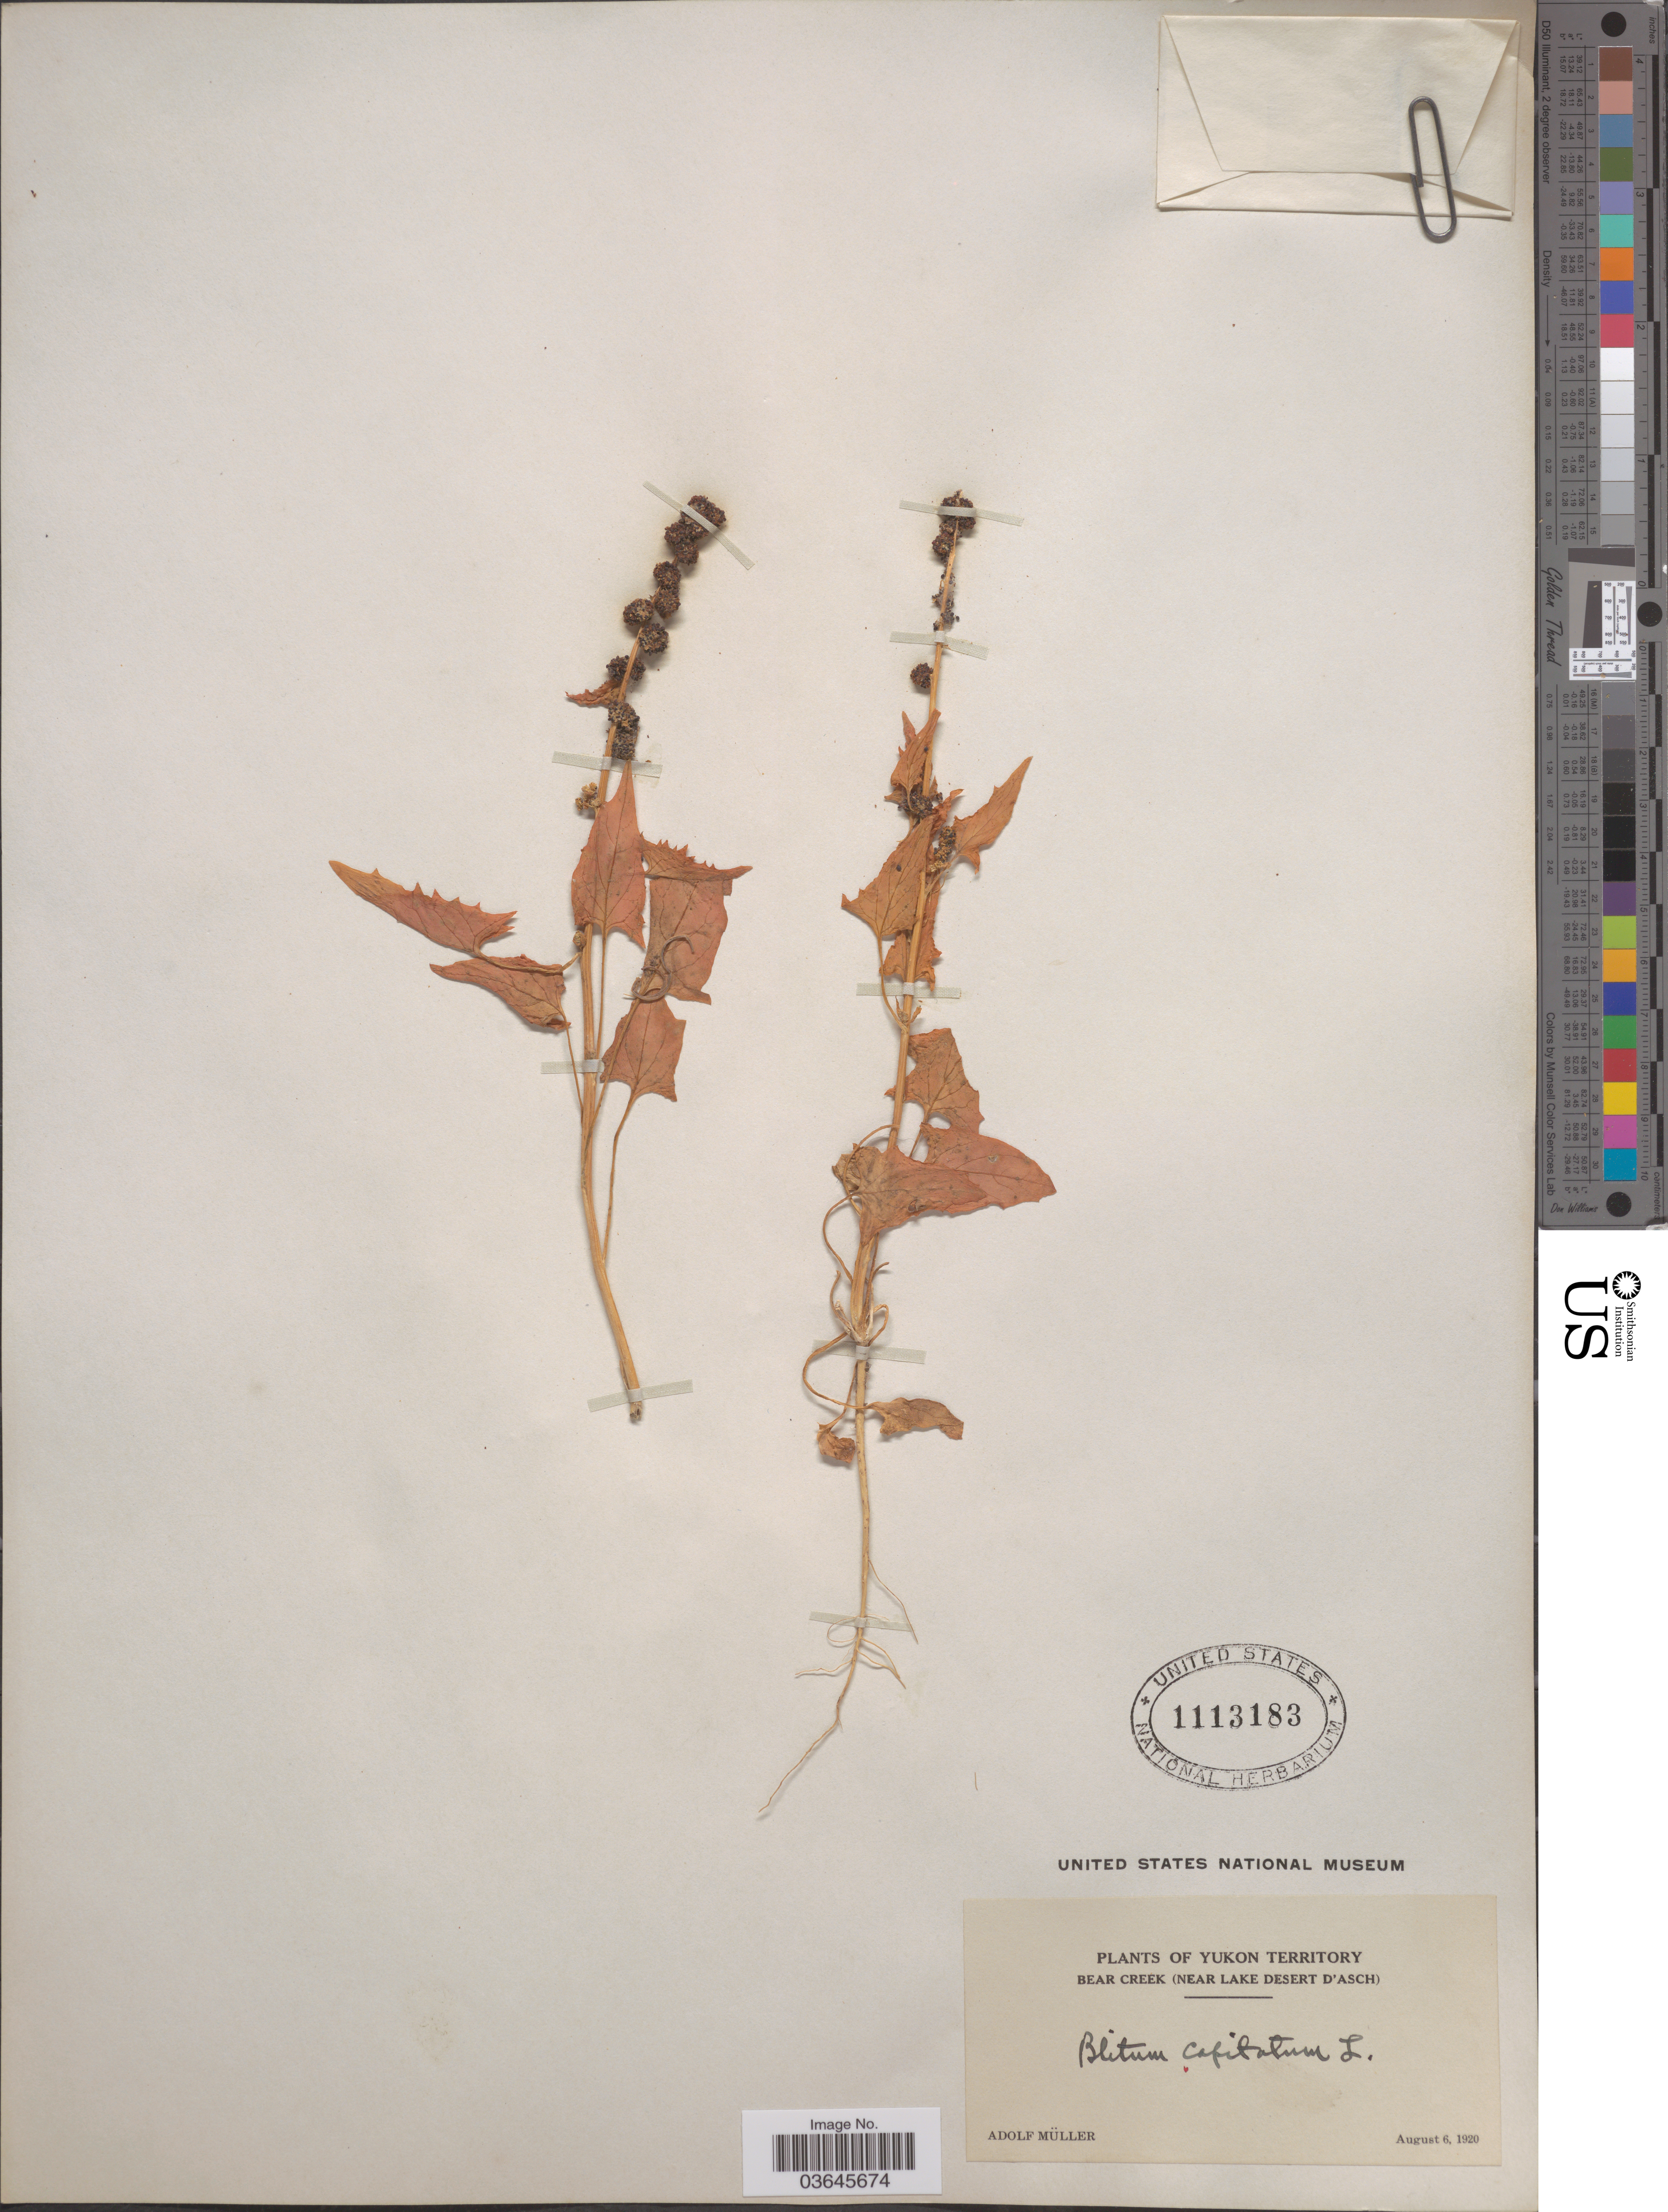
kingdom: Plantae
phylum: Tracheophyta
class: Magnoliopsida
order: Caryophyllales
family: Amaranthaceae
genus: Blitum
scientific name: Blitum capitatum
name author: L.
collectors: A. Muller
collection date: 1920-08-06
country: Canada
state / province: Yukon Territory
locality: Bear Creek (Near Lake Desert D'Asch).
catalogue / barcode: US 1113183